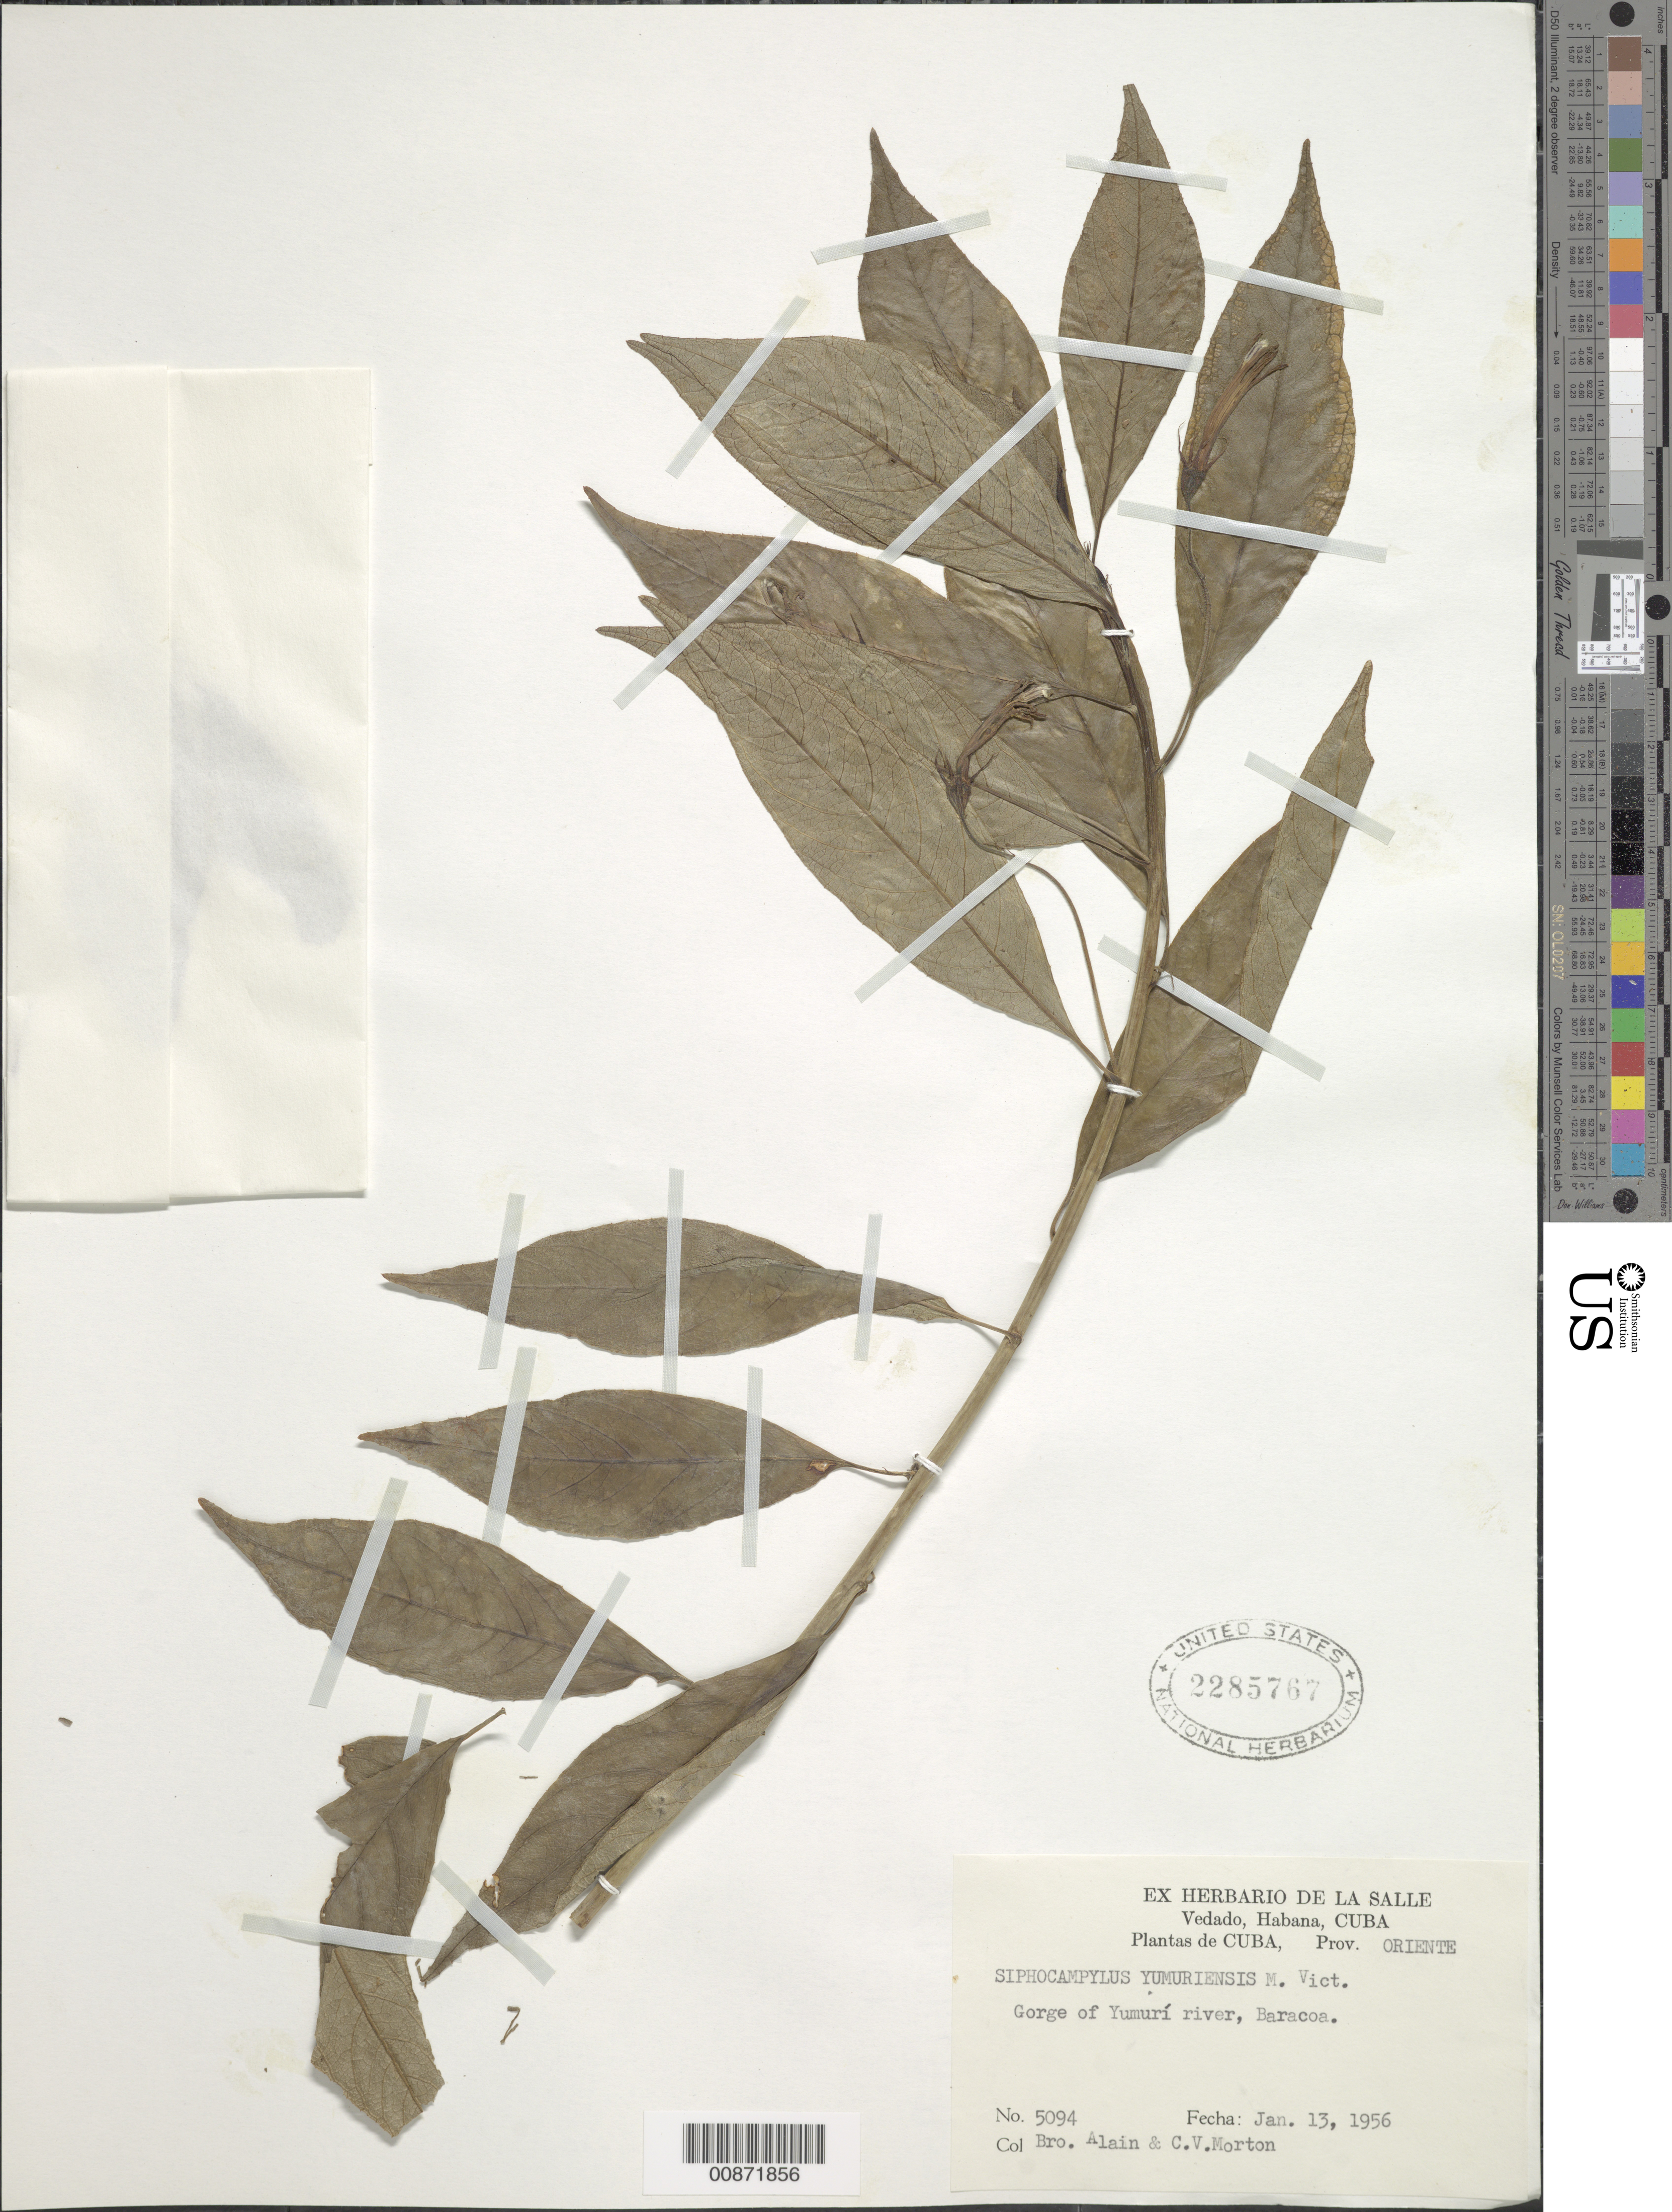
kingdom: Plantae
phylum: Tracheophyta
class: Magnoliopsida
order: Asterales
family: Campanulaceae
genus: Siphocampylus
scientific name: Siphocampylus yumuriensis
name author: Vict.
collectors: A. H. Liogier & C. V. Morton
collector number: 5094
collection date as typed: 13 Jan 1956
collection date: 1956-01-13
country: Cuba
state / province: Oriente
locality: Gorge of Yumurí River, Baracoa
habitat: River gorge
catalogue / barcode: US 2285767